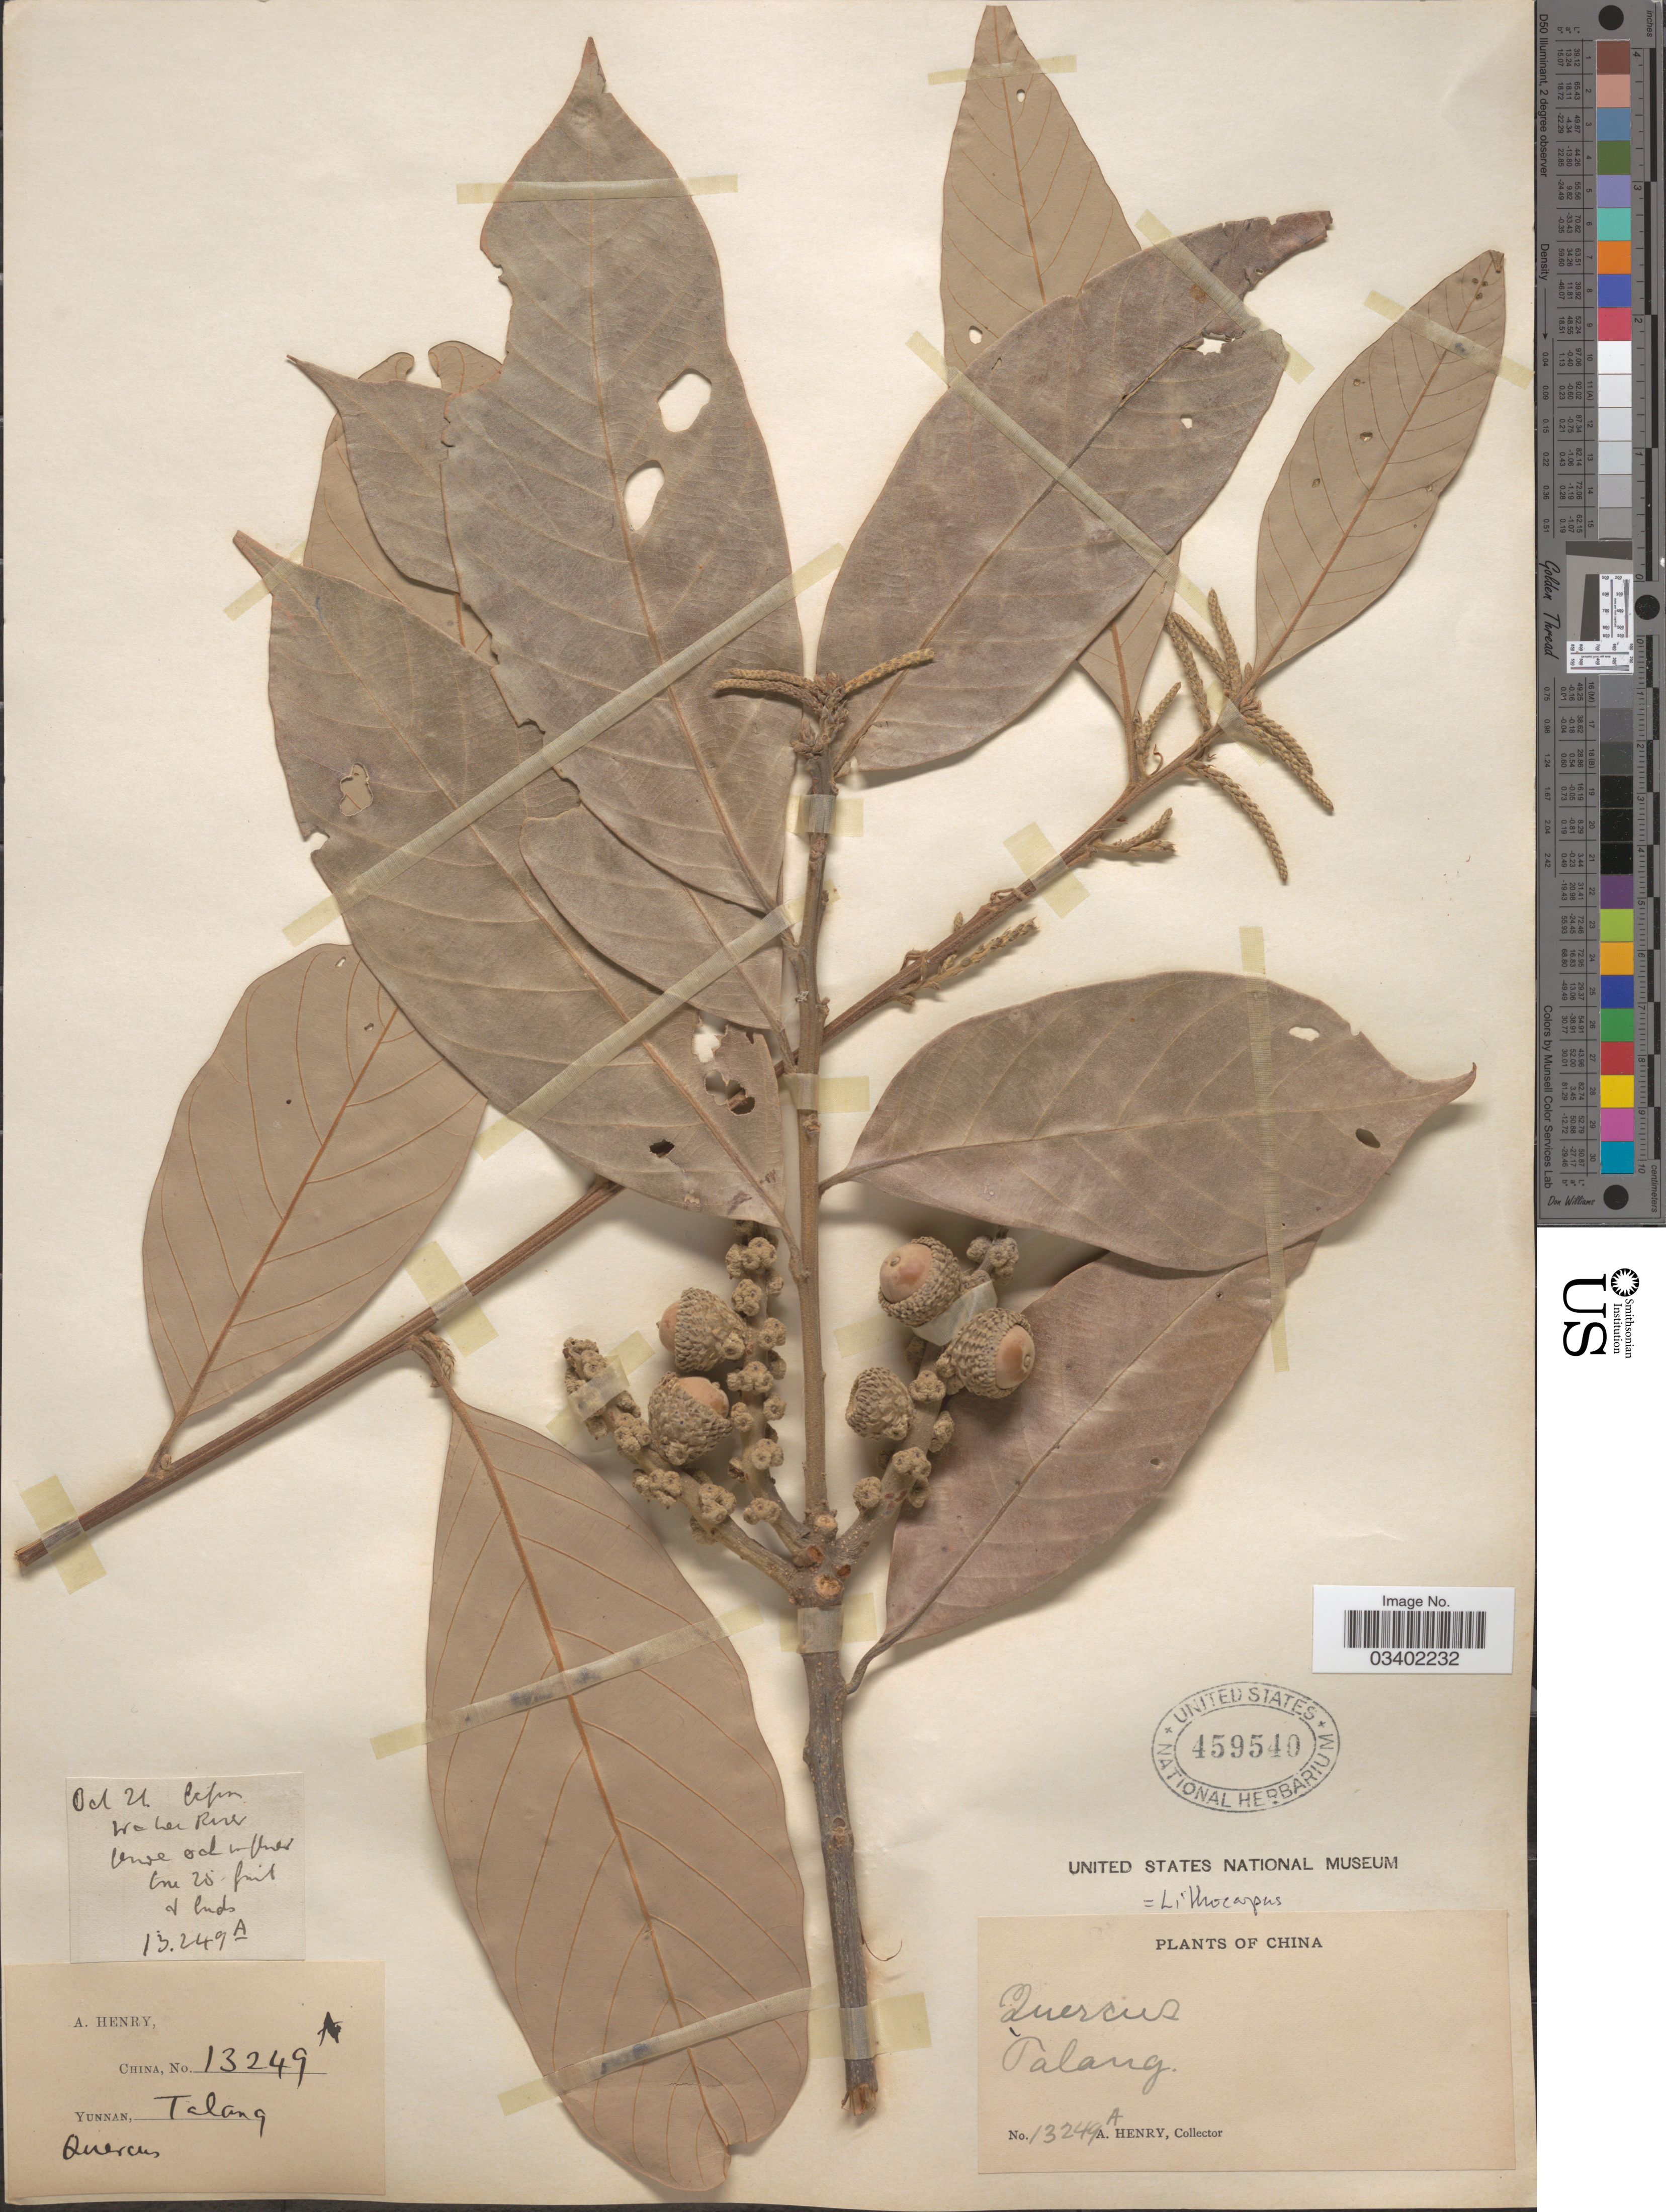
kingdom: Plantae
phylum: Tracheophyta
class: Magnoliopsida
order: Fagales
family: Fagaceae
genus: Lithocarpus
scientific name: Lithocarpus sp.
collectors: A. Henry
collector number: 13249 A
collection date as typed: Transcribed d/m/y: /10/21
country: China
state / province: Yunnan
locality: Talang.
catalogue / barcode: US 459540